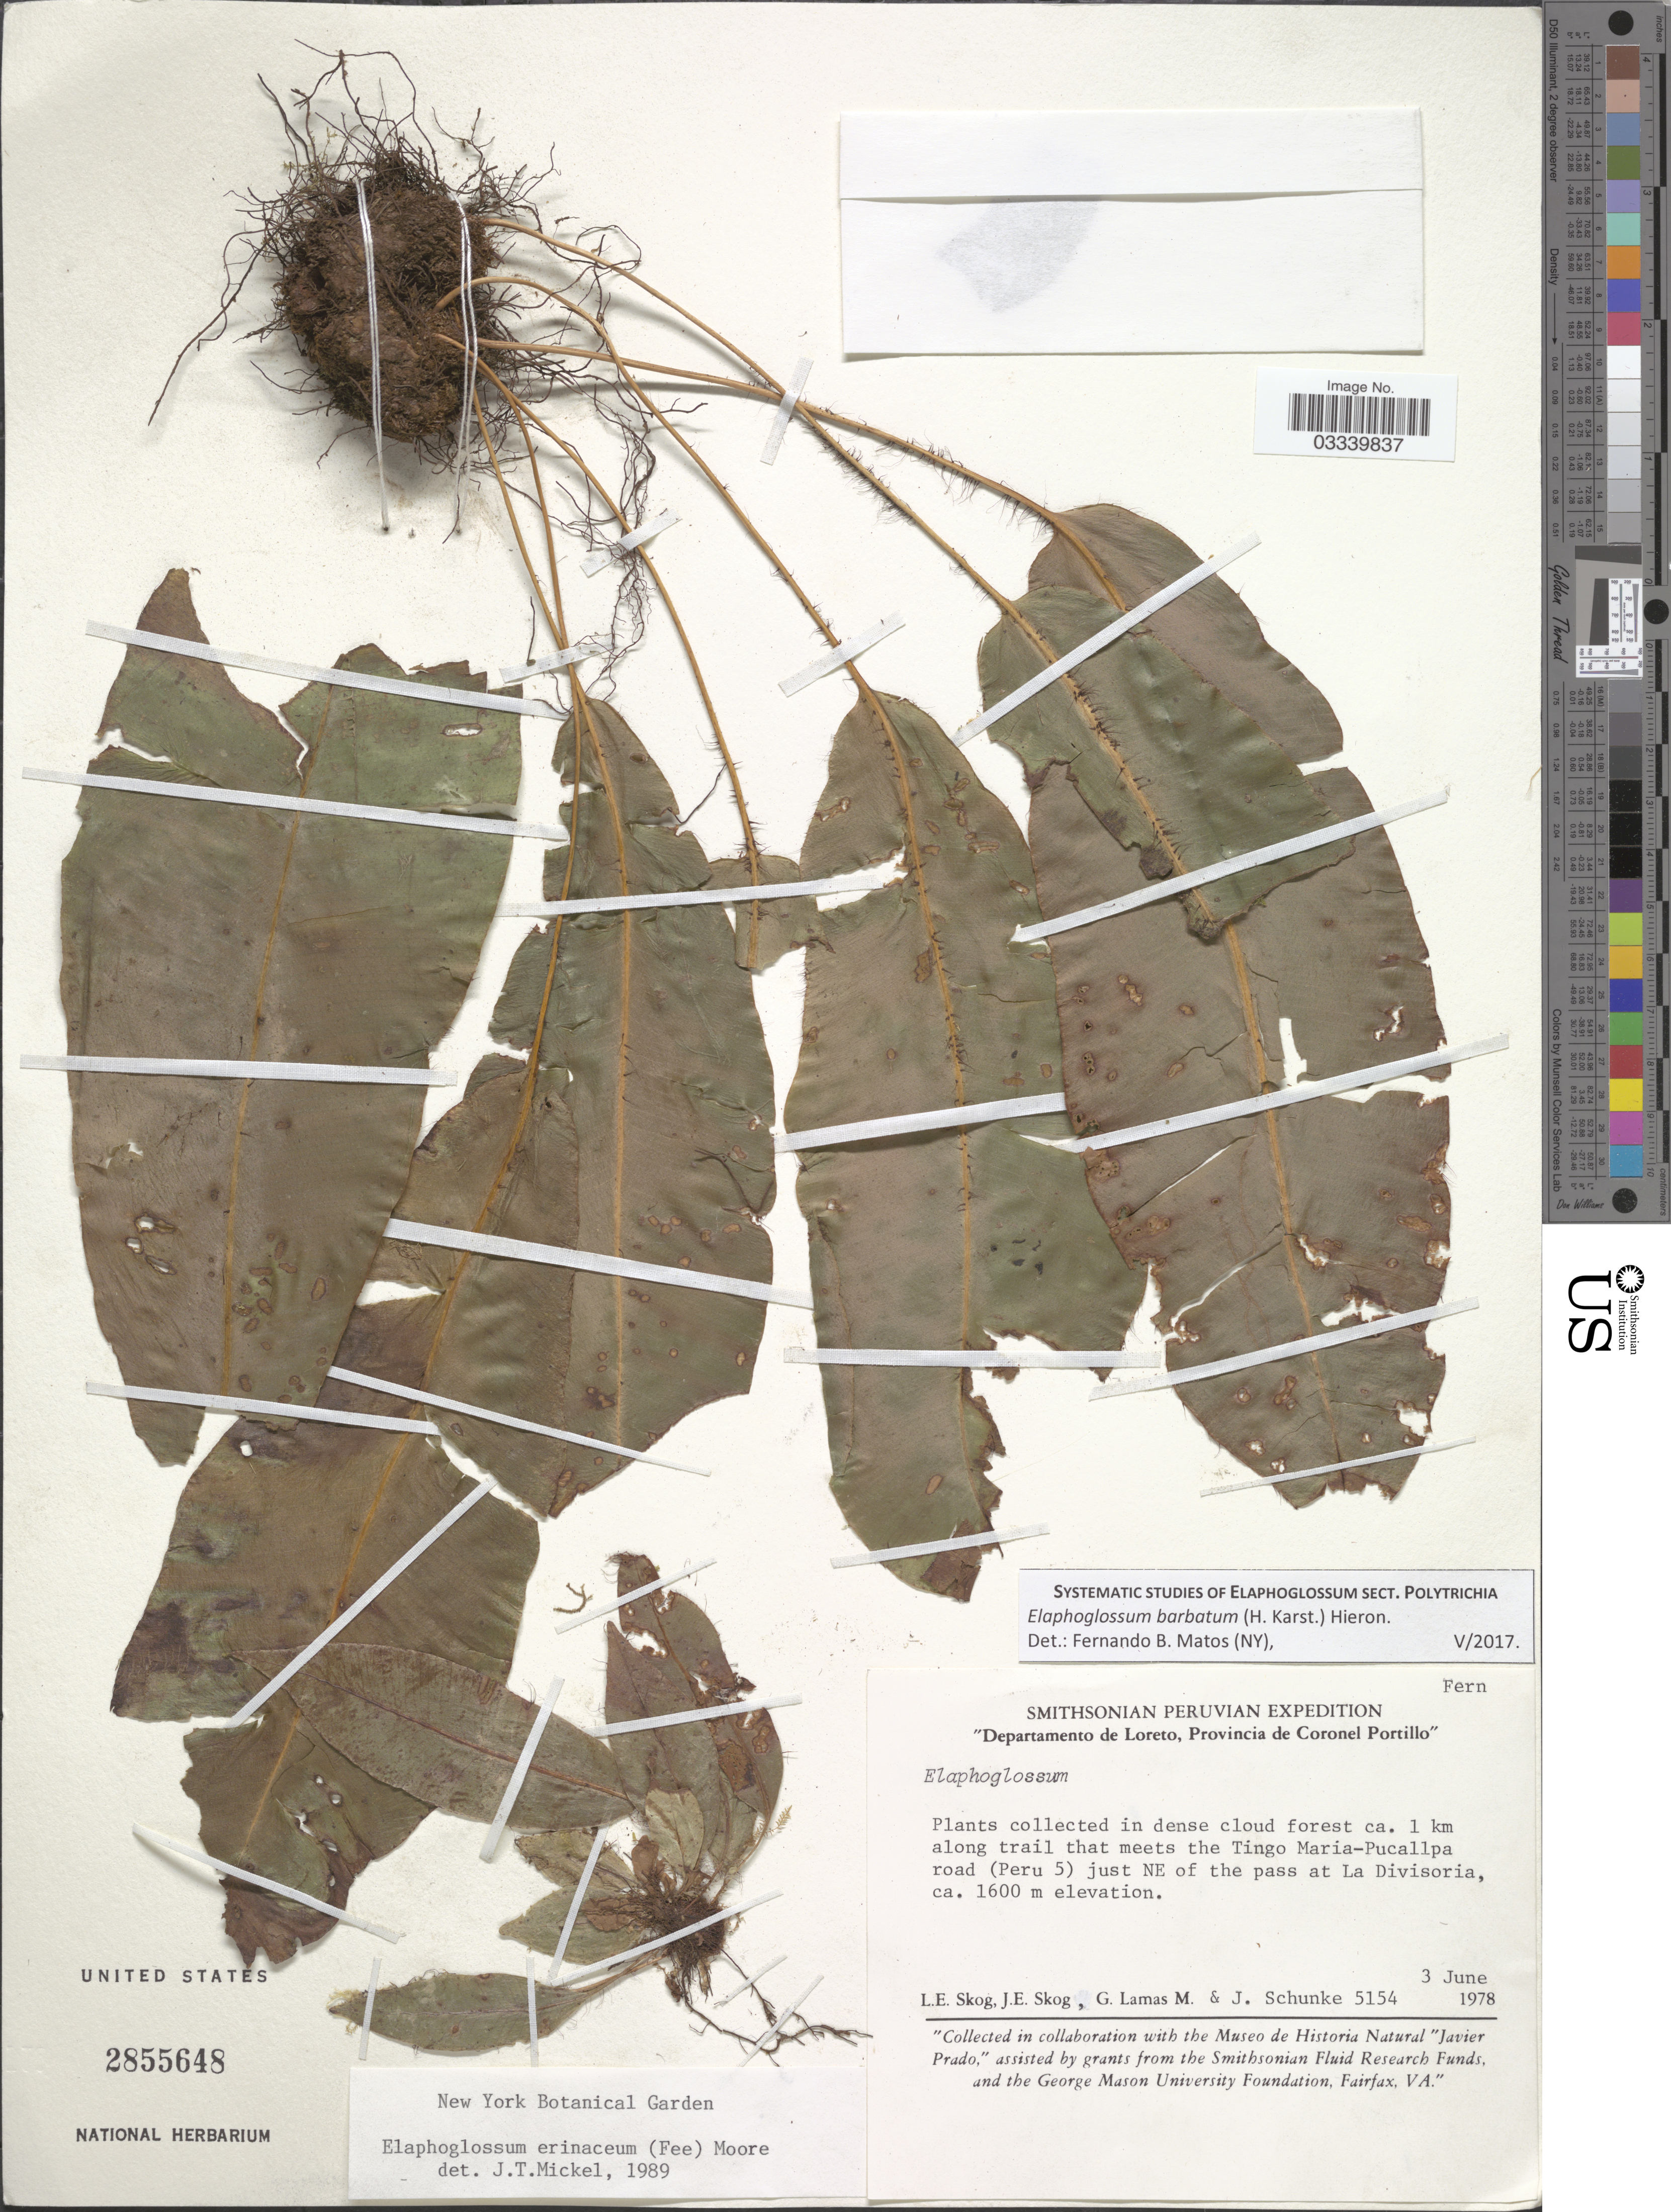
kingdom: Plantae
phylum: Tracheophyta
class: Polypodiopsida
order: Polypodiales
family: Dryopteridaceae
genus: Elaphoglossum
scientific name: Elaphoglossum barbatum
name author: (H. Karst.) Hieron.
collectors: L. E. Skog, J. E. Skog, G. Lamas M. & J. Schunke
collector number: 5154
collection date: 1978-06-03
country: Peru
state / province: Loreto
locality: Departamento de Loreto, Provincia de Coronel Portillo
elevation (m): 1600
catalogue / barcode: US 2855648